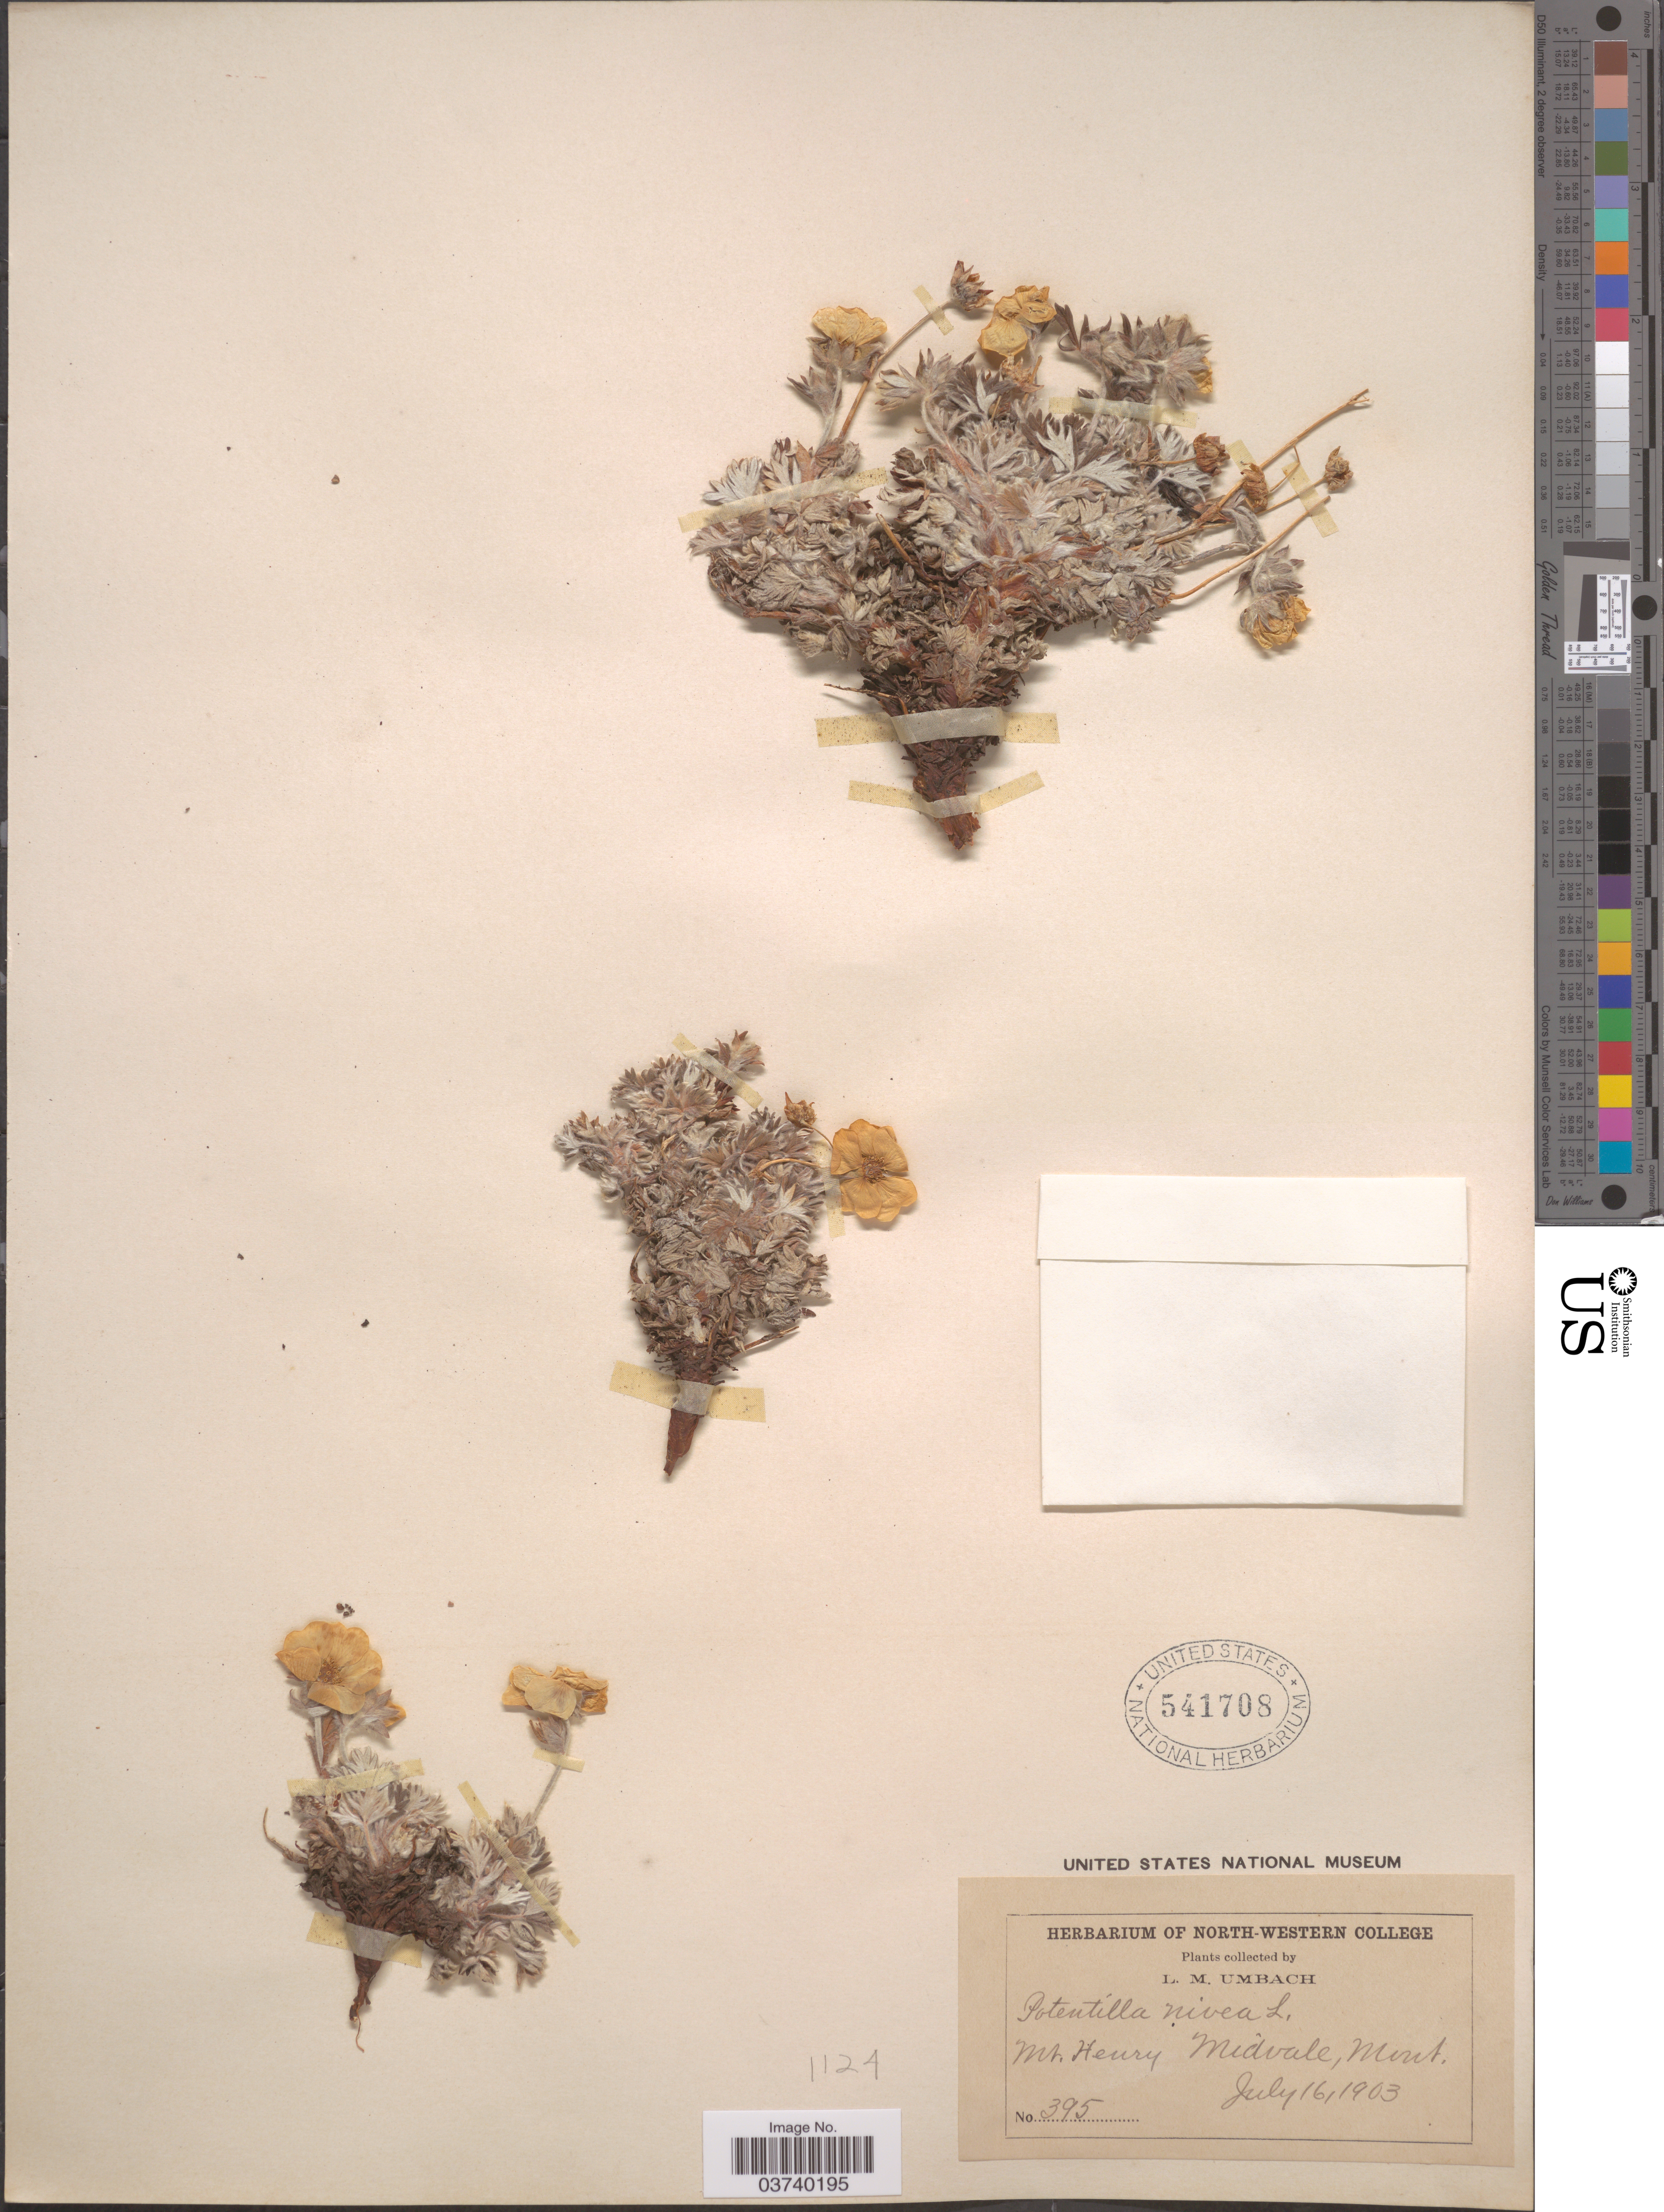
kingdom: Plantae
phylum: Tracheophyta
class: Magnoliopsida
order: Rosales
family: Rosaceae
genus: Potentilla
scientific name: Potentilla nivea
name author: L.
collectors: L. M. Umbach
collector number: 395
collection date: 1903-07-16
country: United States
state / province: Montana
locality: Mt. Henry, Midvale.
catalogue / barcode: US 541708